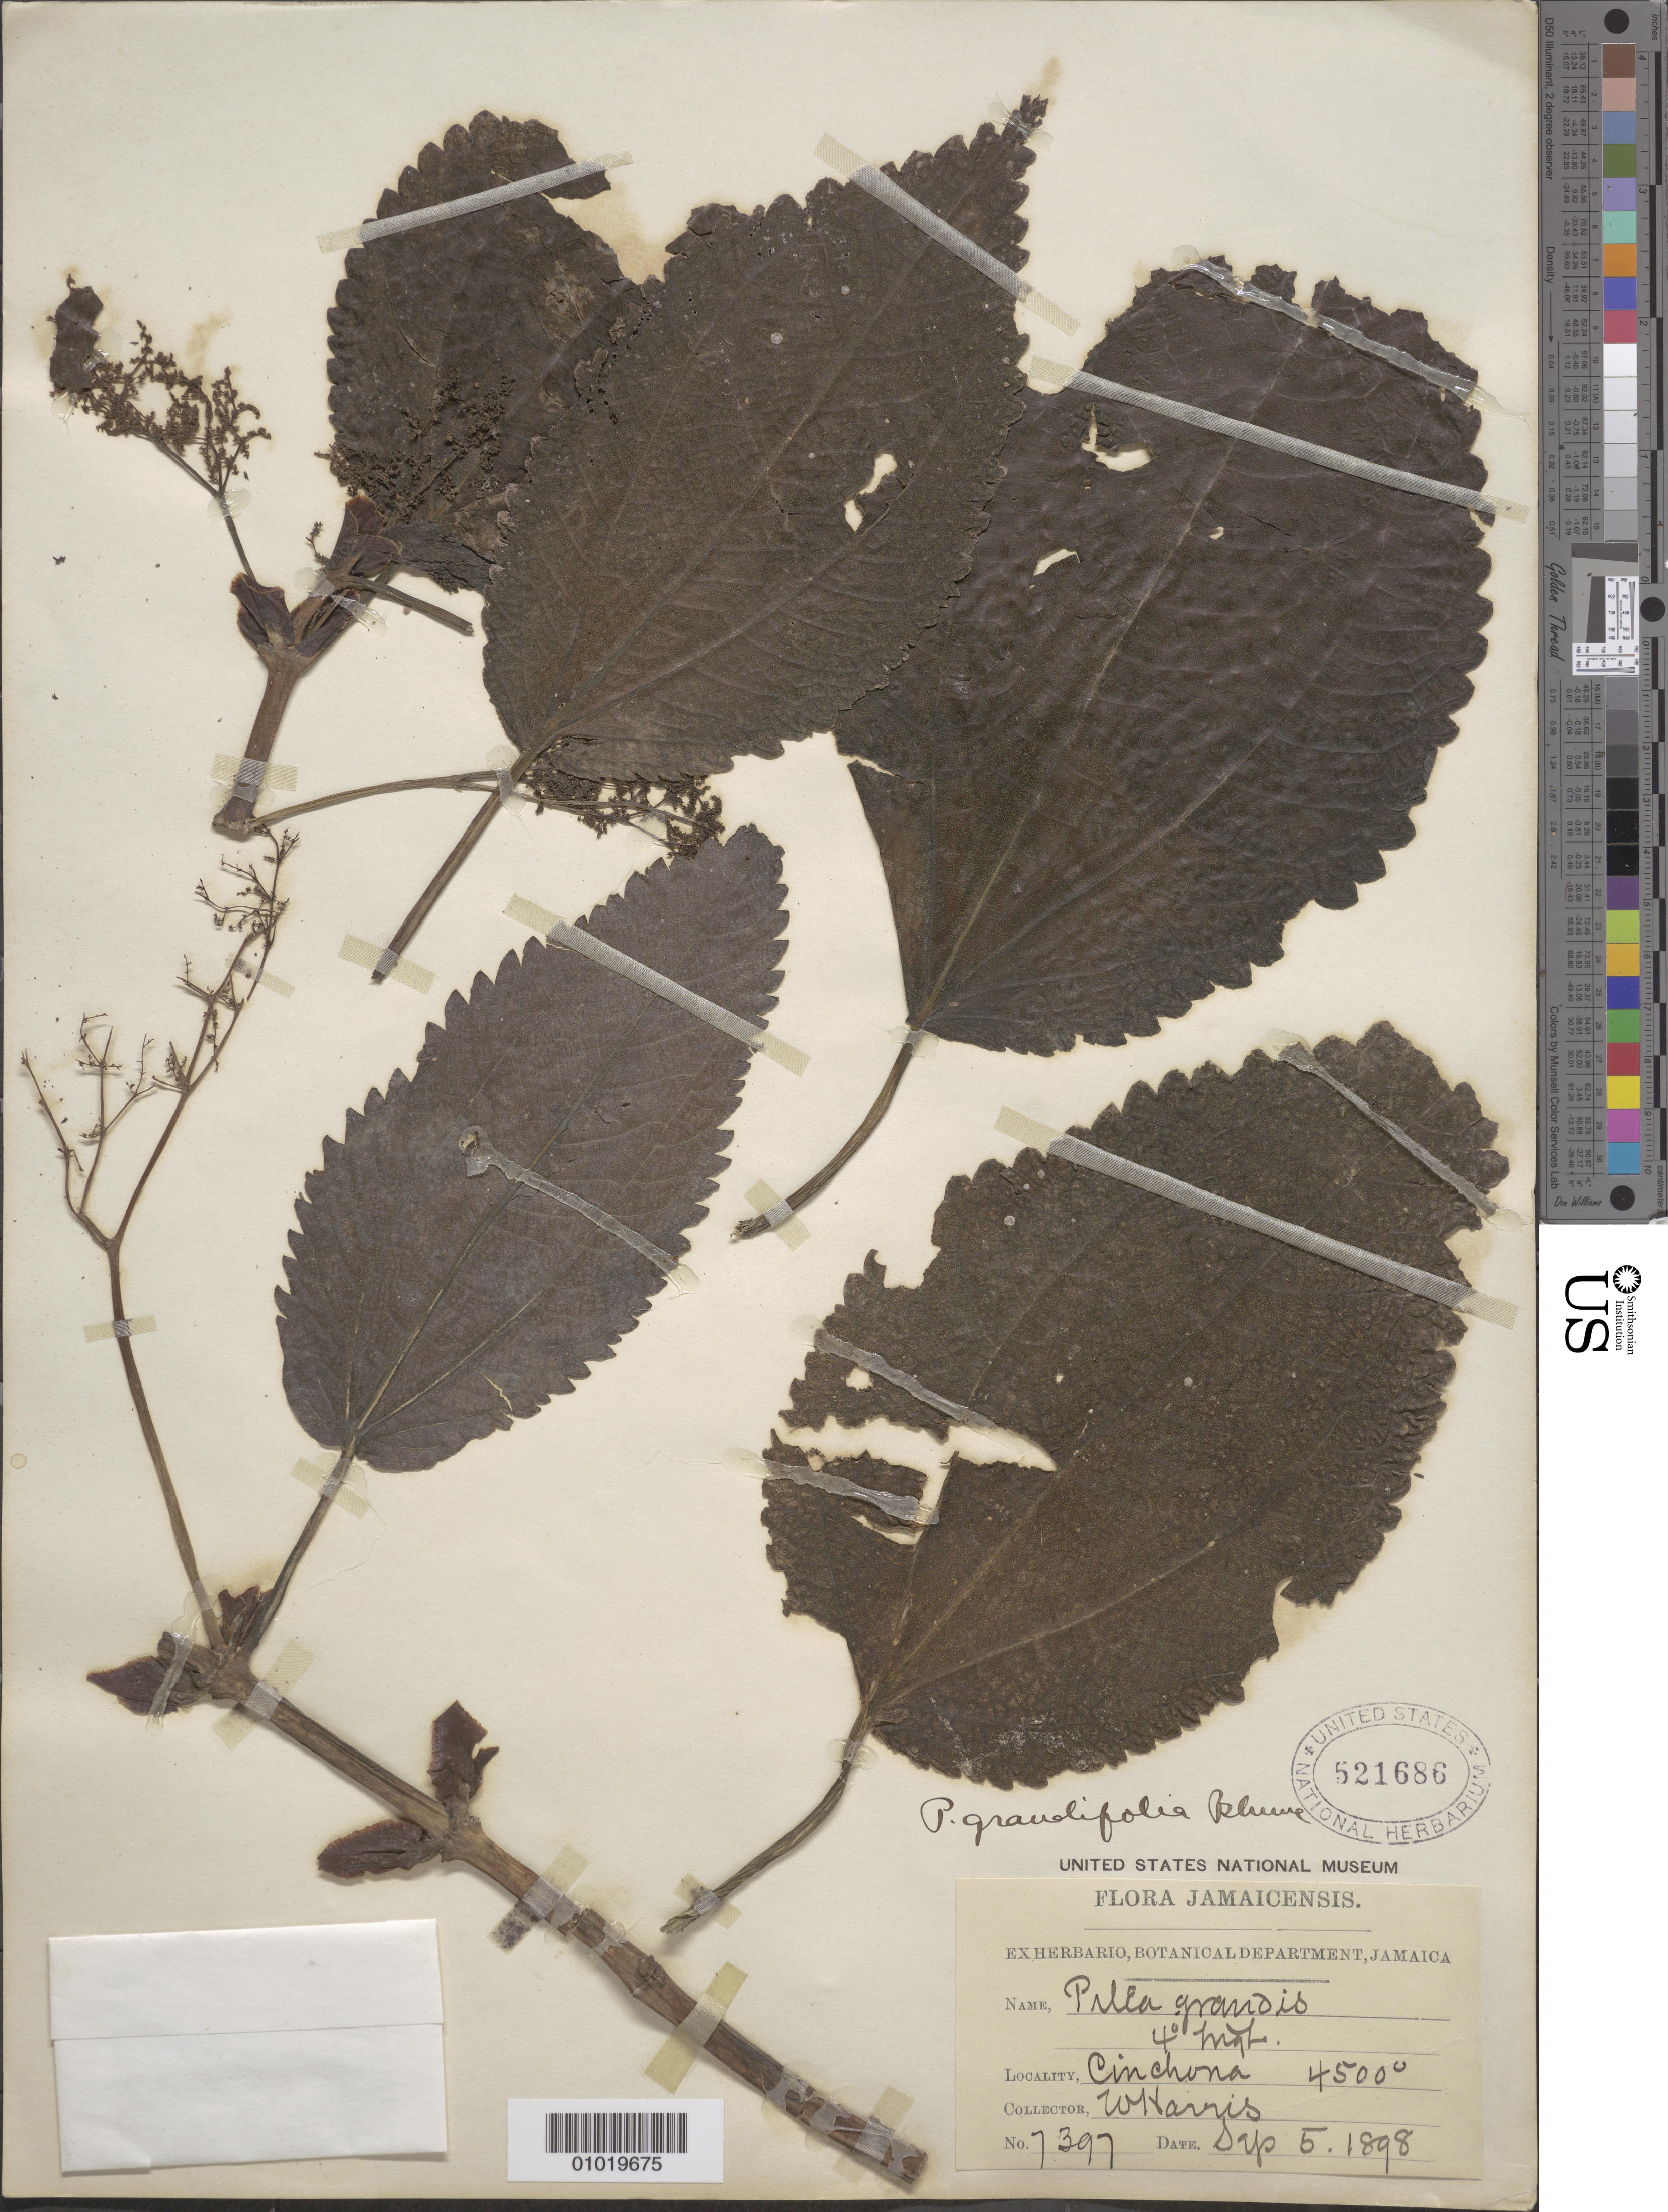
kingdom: Plantae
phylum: Tracheophyta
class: Magnoliopsida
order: Rosales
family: Urticaceae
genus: Pilea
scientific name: Pilea grandifolia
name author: (L.) Blume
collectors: W. Harris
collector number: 7397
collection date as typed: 05 Sep 1898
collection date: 1898-09-05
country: Jamaica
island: Jamaica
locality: Cinchona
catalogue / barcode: US 521686